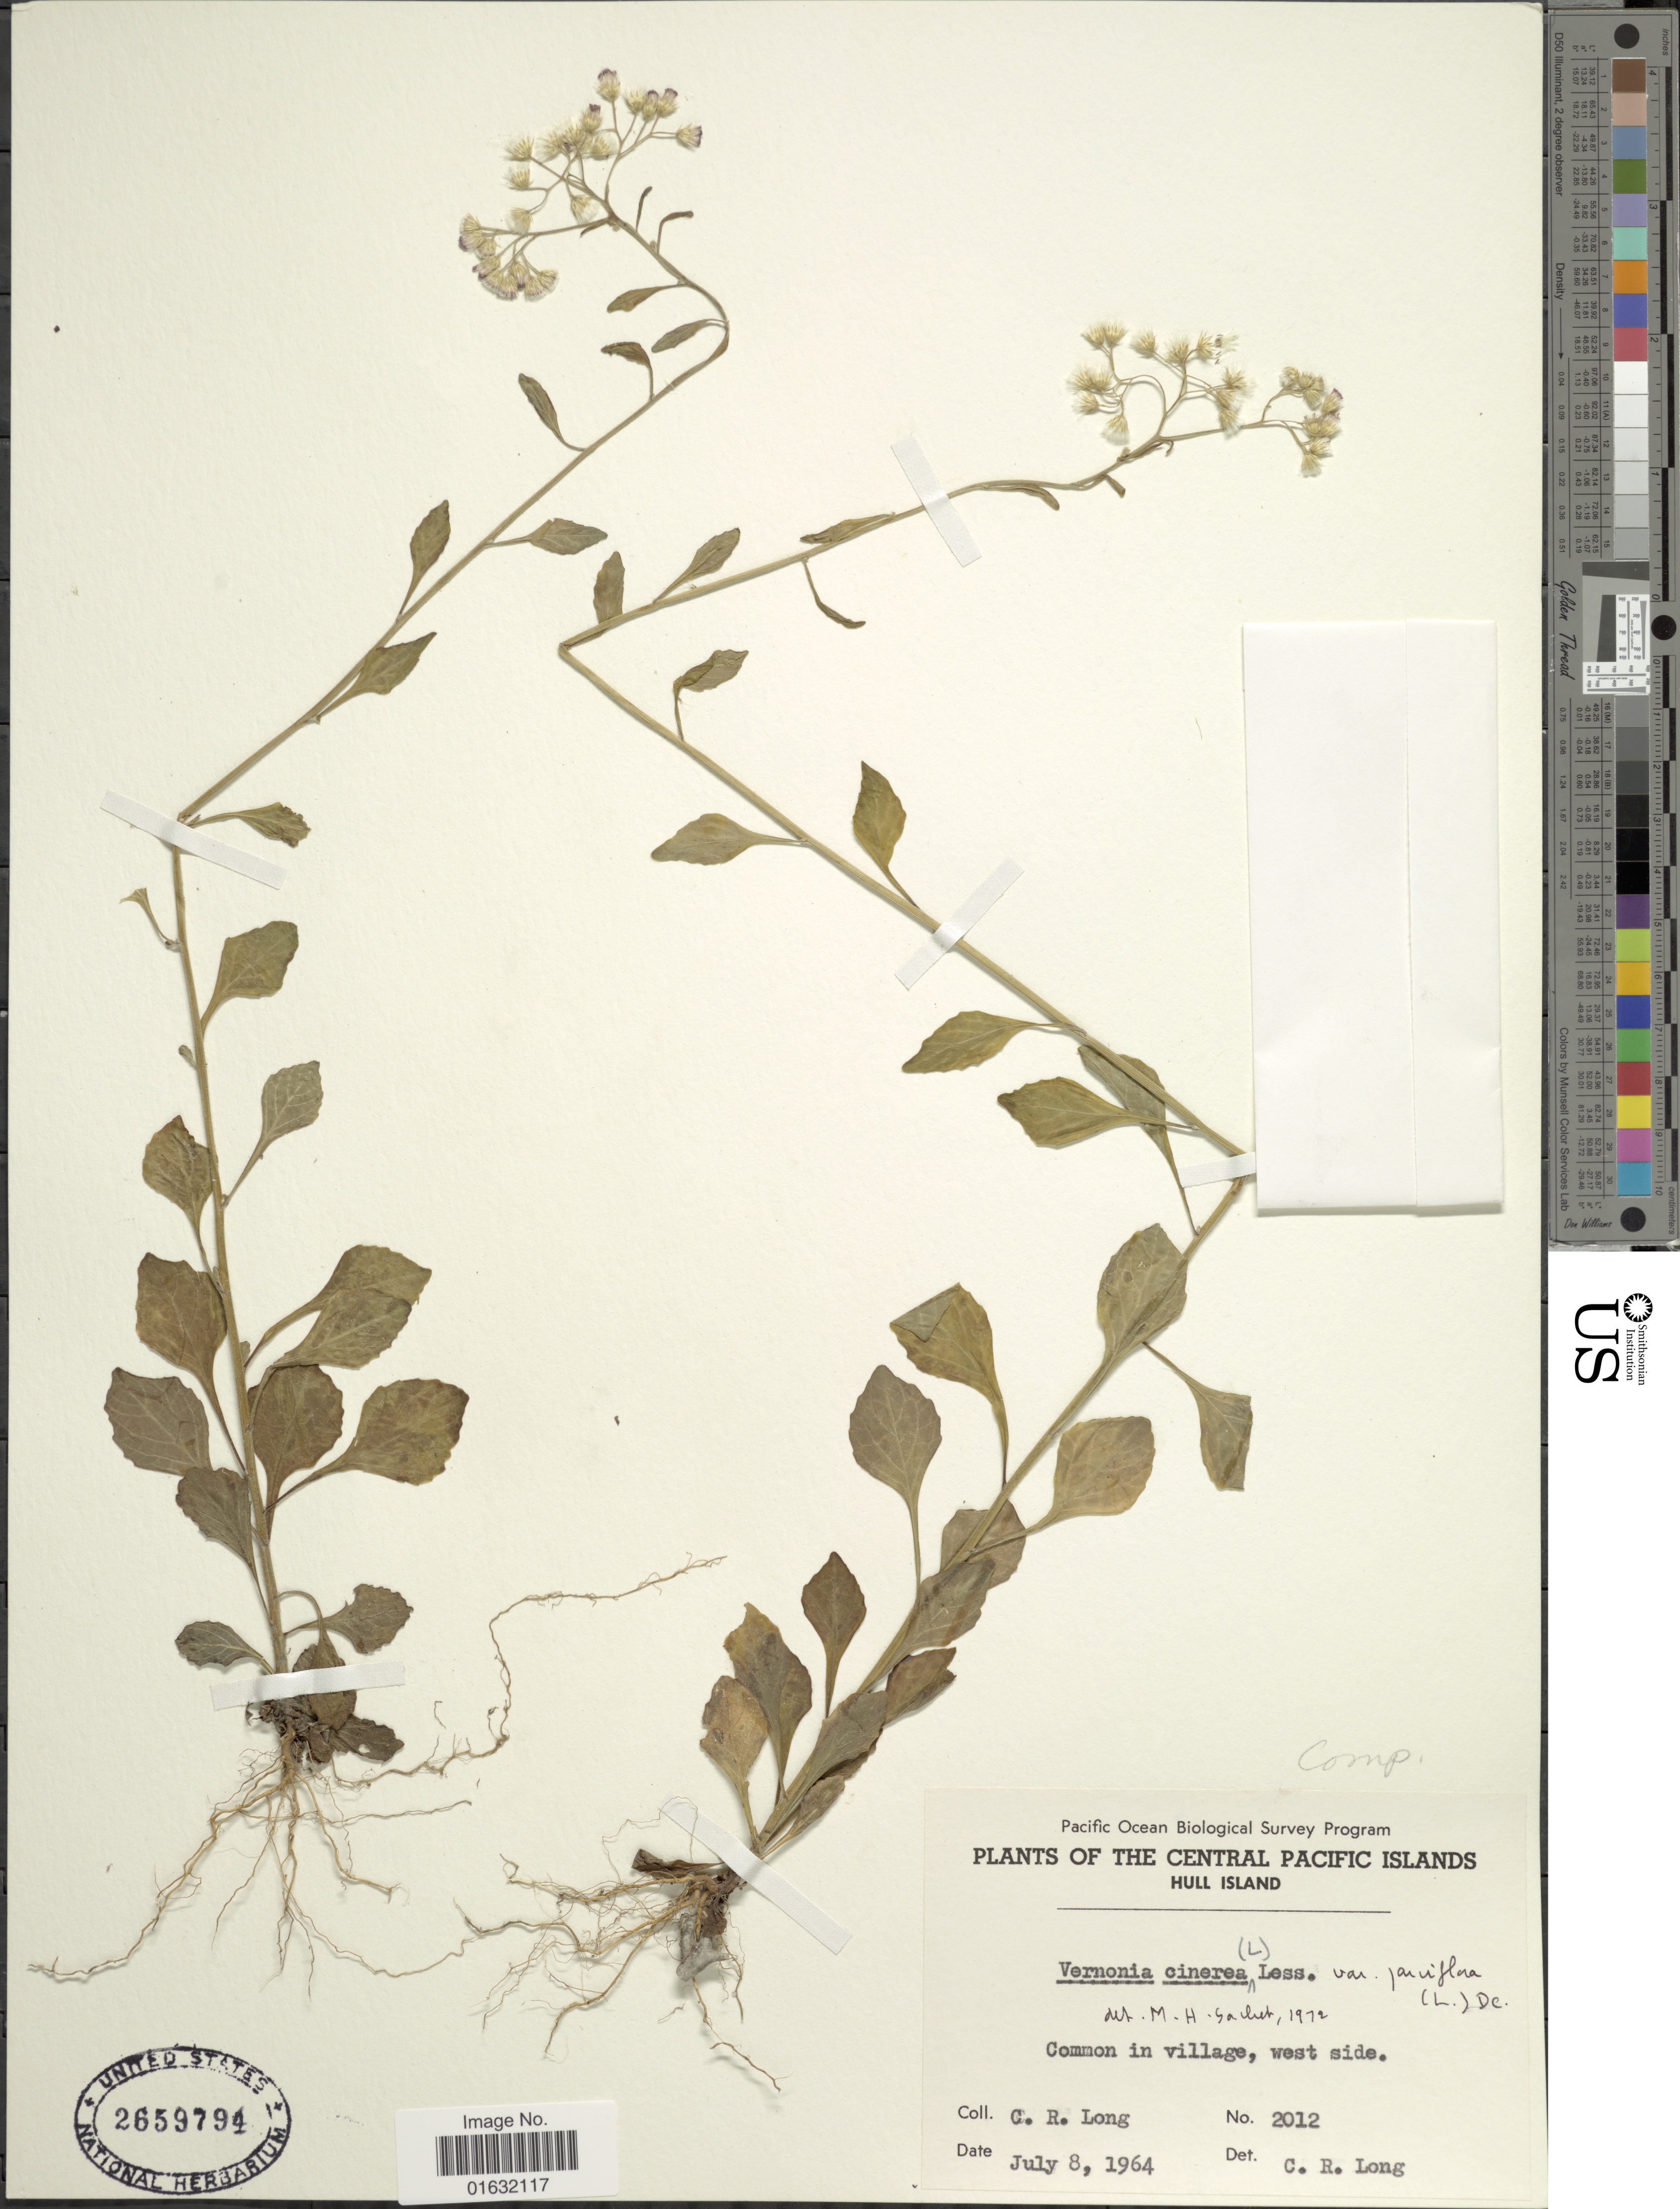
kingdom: Plantae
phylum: Tracheophyta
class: Magnoliopsida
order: Asterales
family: Asteraceae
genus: Cyanthillium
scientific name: Cyanthillium cinereum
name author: (L.) H. Rob.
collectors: C. R. Long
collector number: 2012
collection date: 1964-07-08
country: Central Am. Pac. Islands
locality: The Central Pacific Islands, Hull Island, common in village, west side.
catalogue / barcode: US 2659794